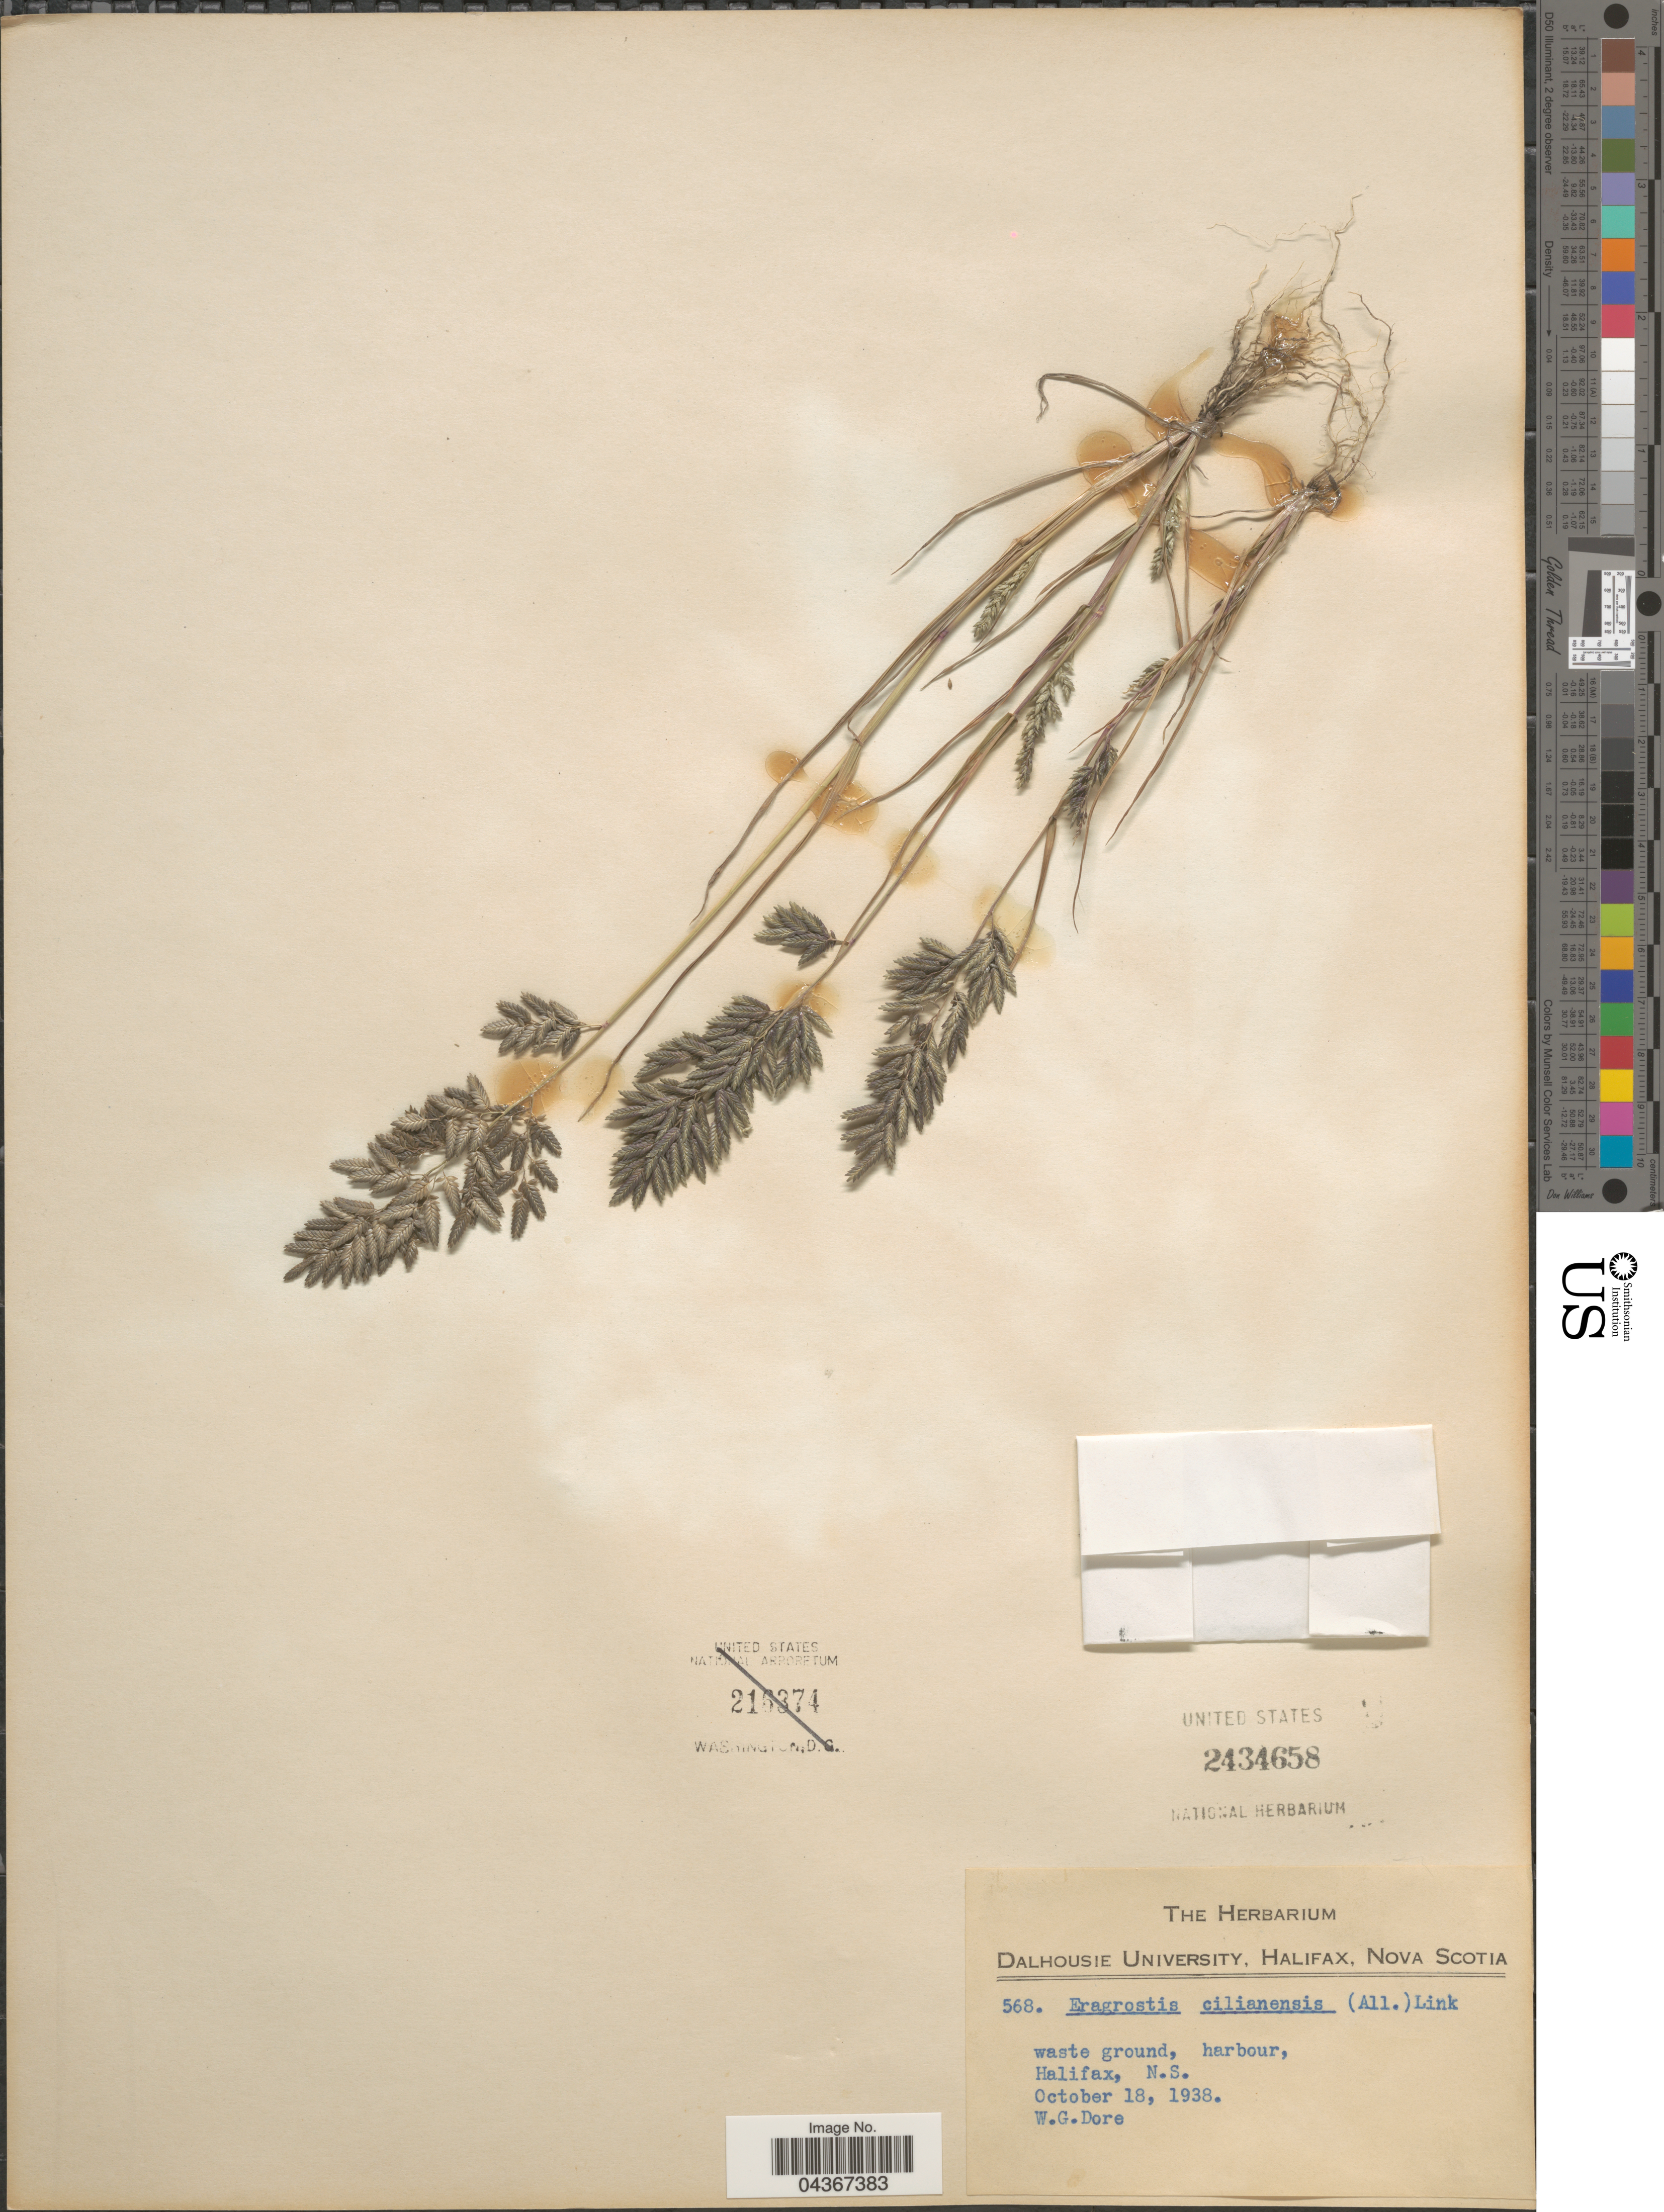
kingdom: Plantae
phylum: Tracheophyta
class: Liliopsida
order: Poales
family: Poaceae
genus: Eragrostis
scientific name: Eragrostis cilianensis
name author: (Bellardi) Vignolo ex Janch.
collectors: W. Dore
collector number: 568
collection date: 1938-10-18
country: Canada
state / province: Nova Scotia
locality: Dalhousie University, Halifax. Waste ground, harbour, Halifax, N.S.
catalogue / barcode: US 2434658